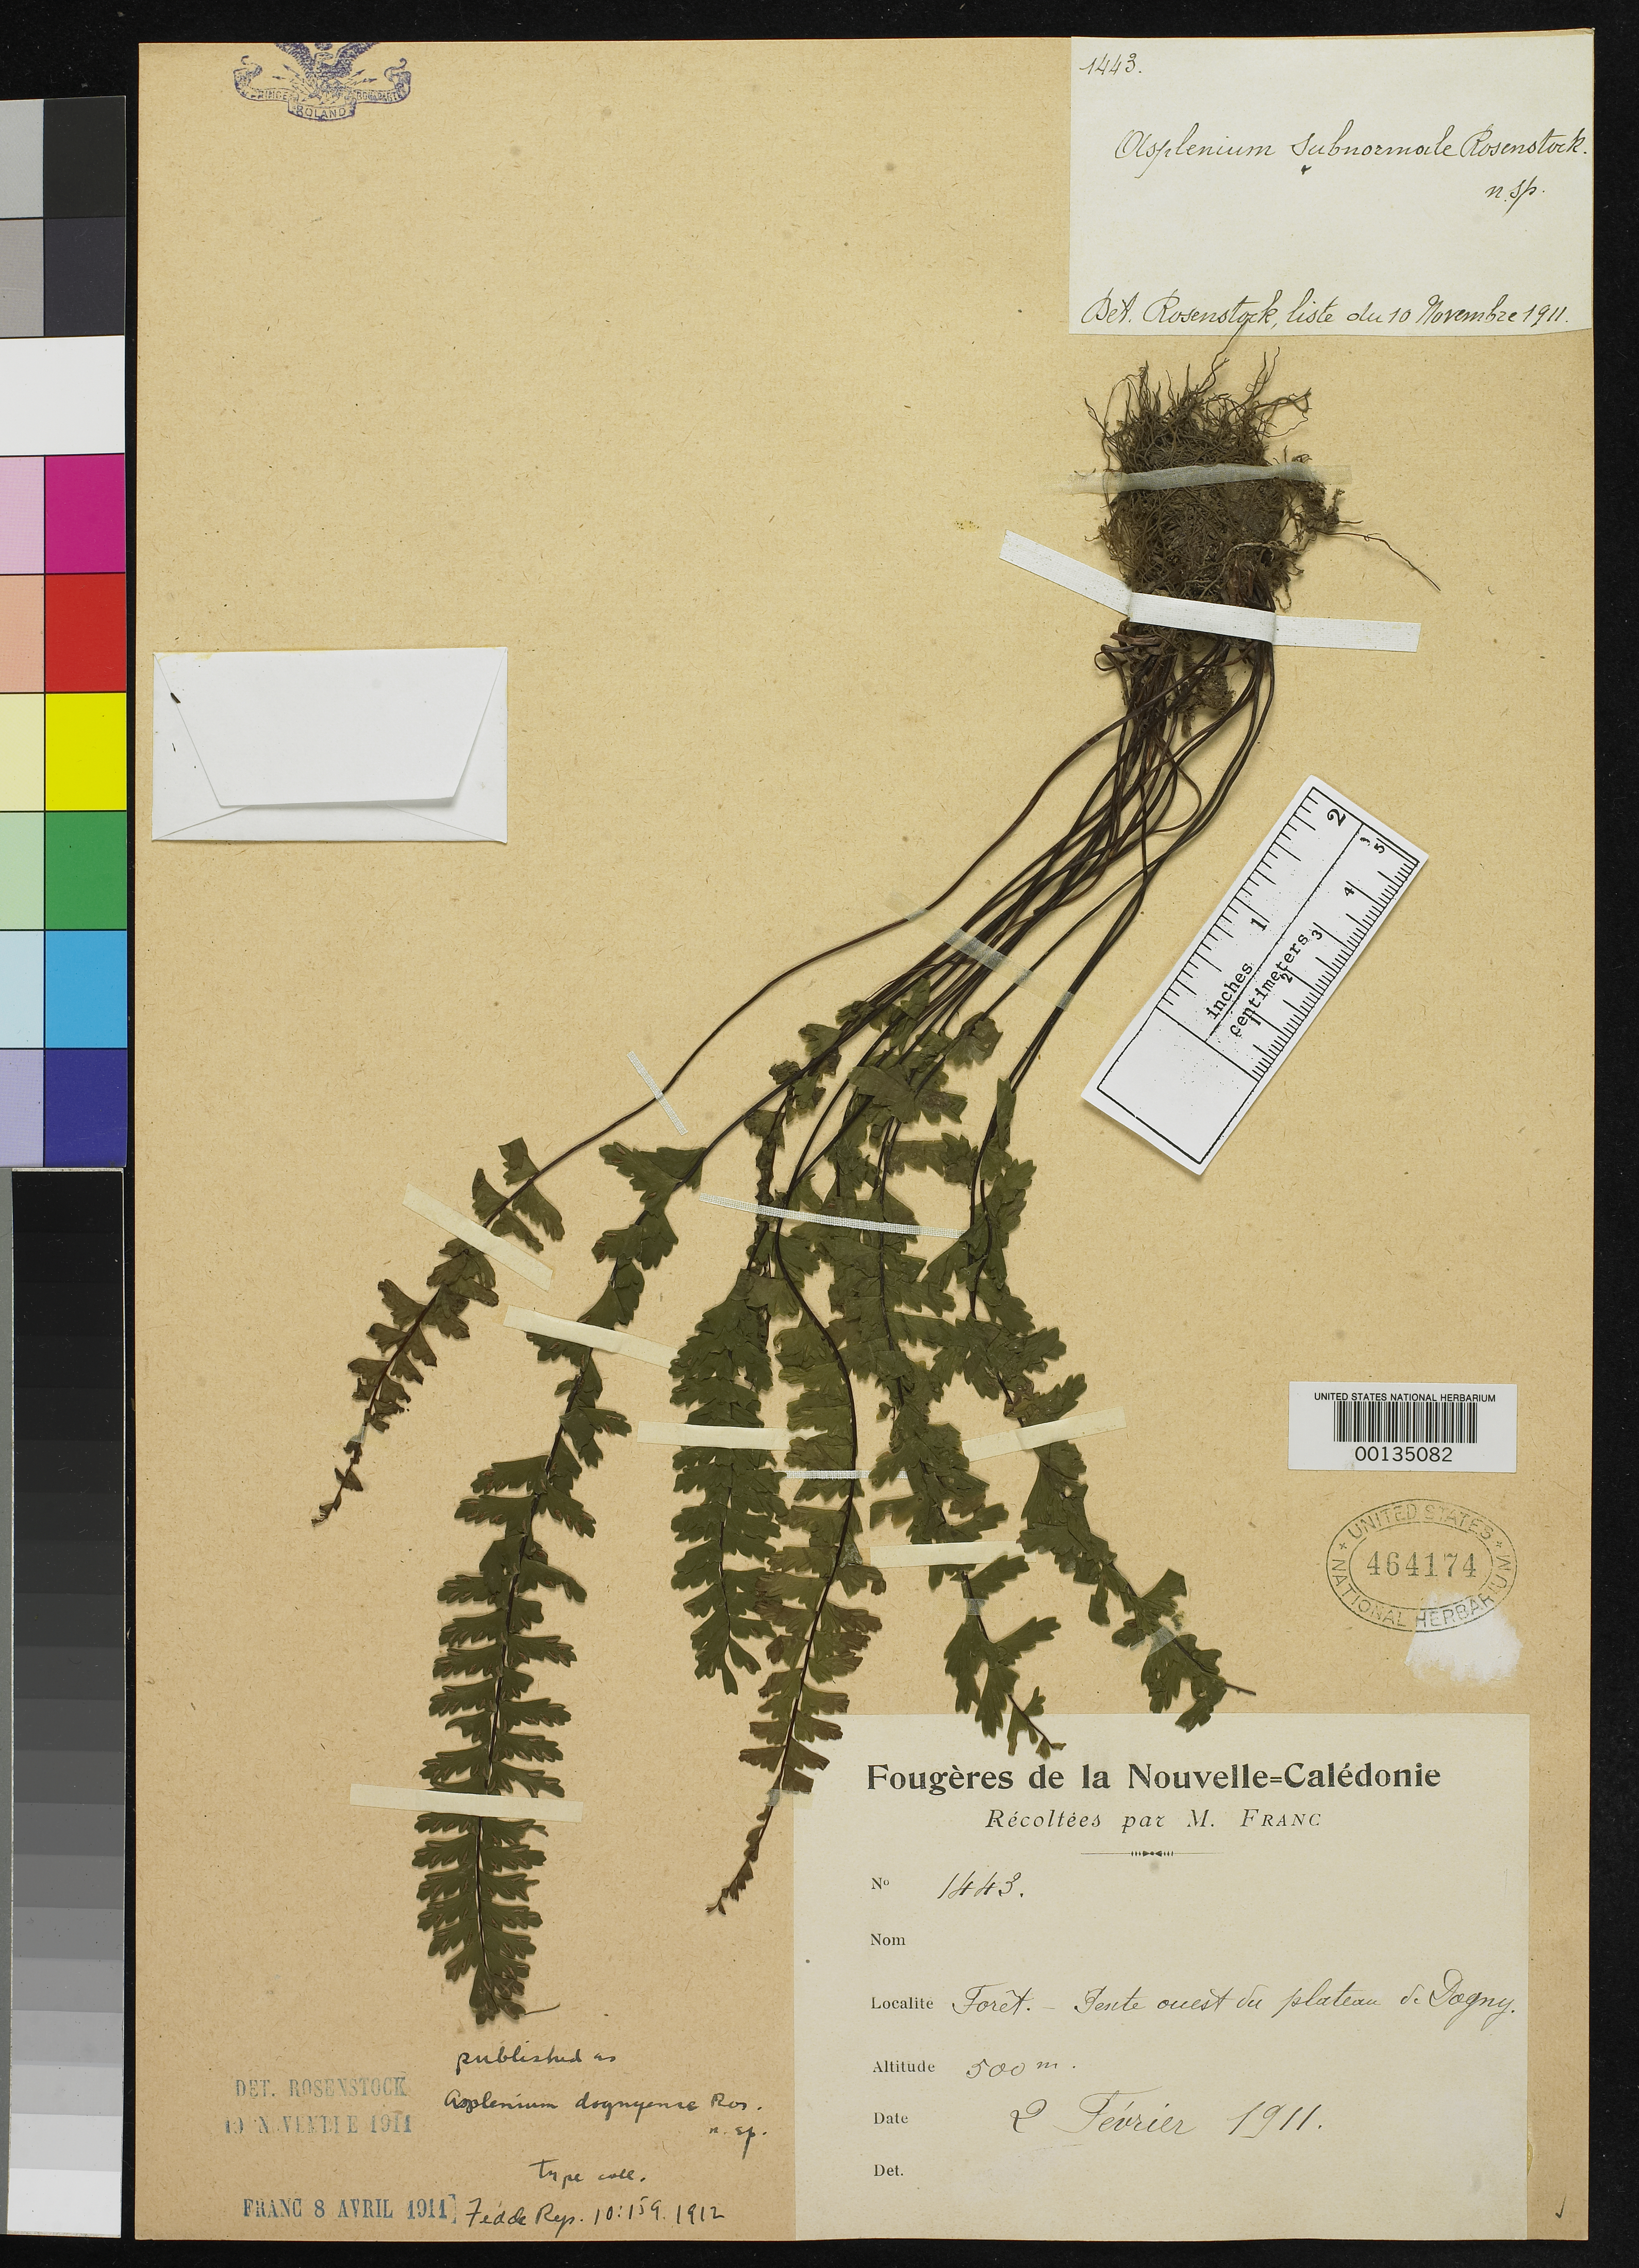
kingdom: Plantae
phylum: Tracheophyta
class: Polypodiopsida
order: Polypodiales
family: Aspleniaceae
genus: Asplenium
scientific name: Asplenium dognyense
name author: Rosenst.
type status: Isotype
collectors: I. Franc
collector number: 1443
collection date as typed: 02 Feb 1911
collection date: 1911-02-02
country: New Caledonia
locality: Dogynanae.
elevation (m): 500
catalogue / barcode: US 464174